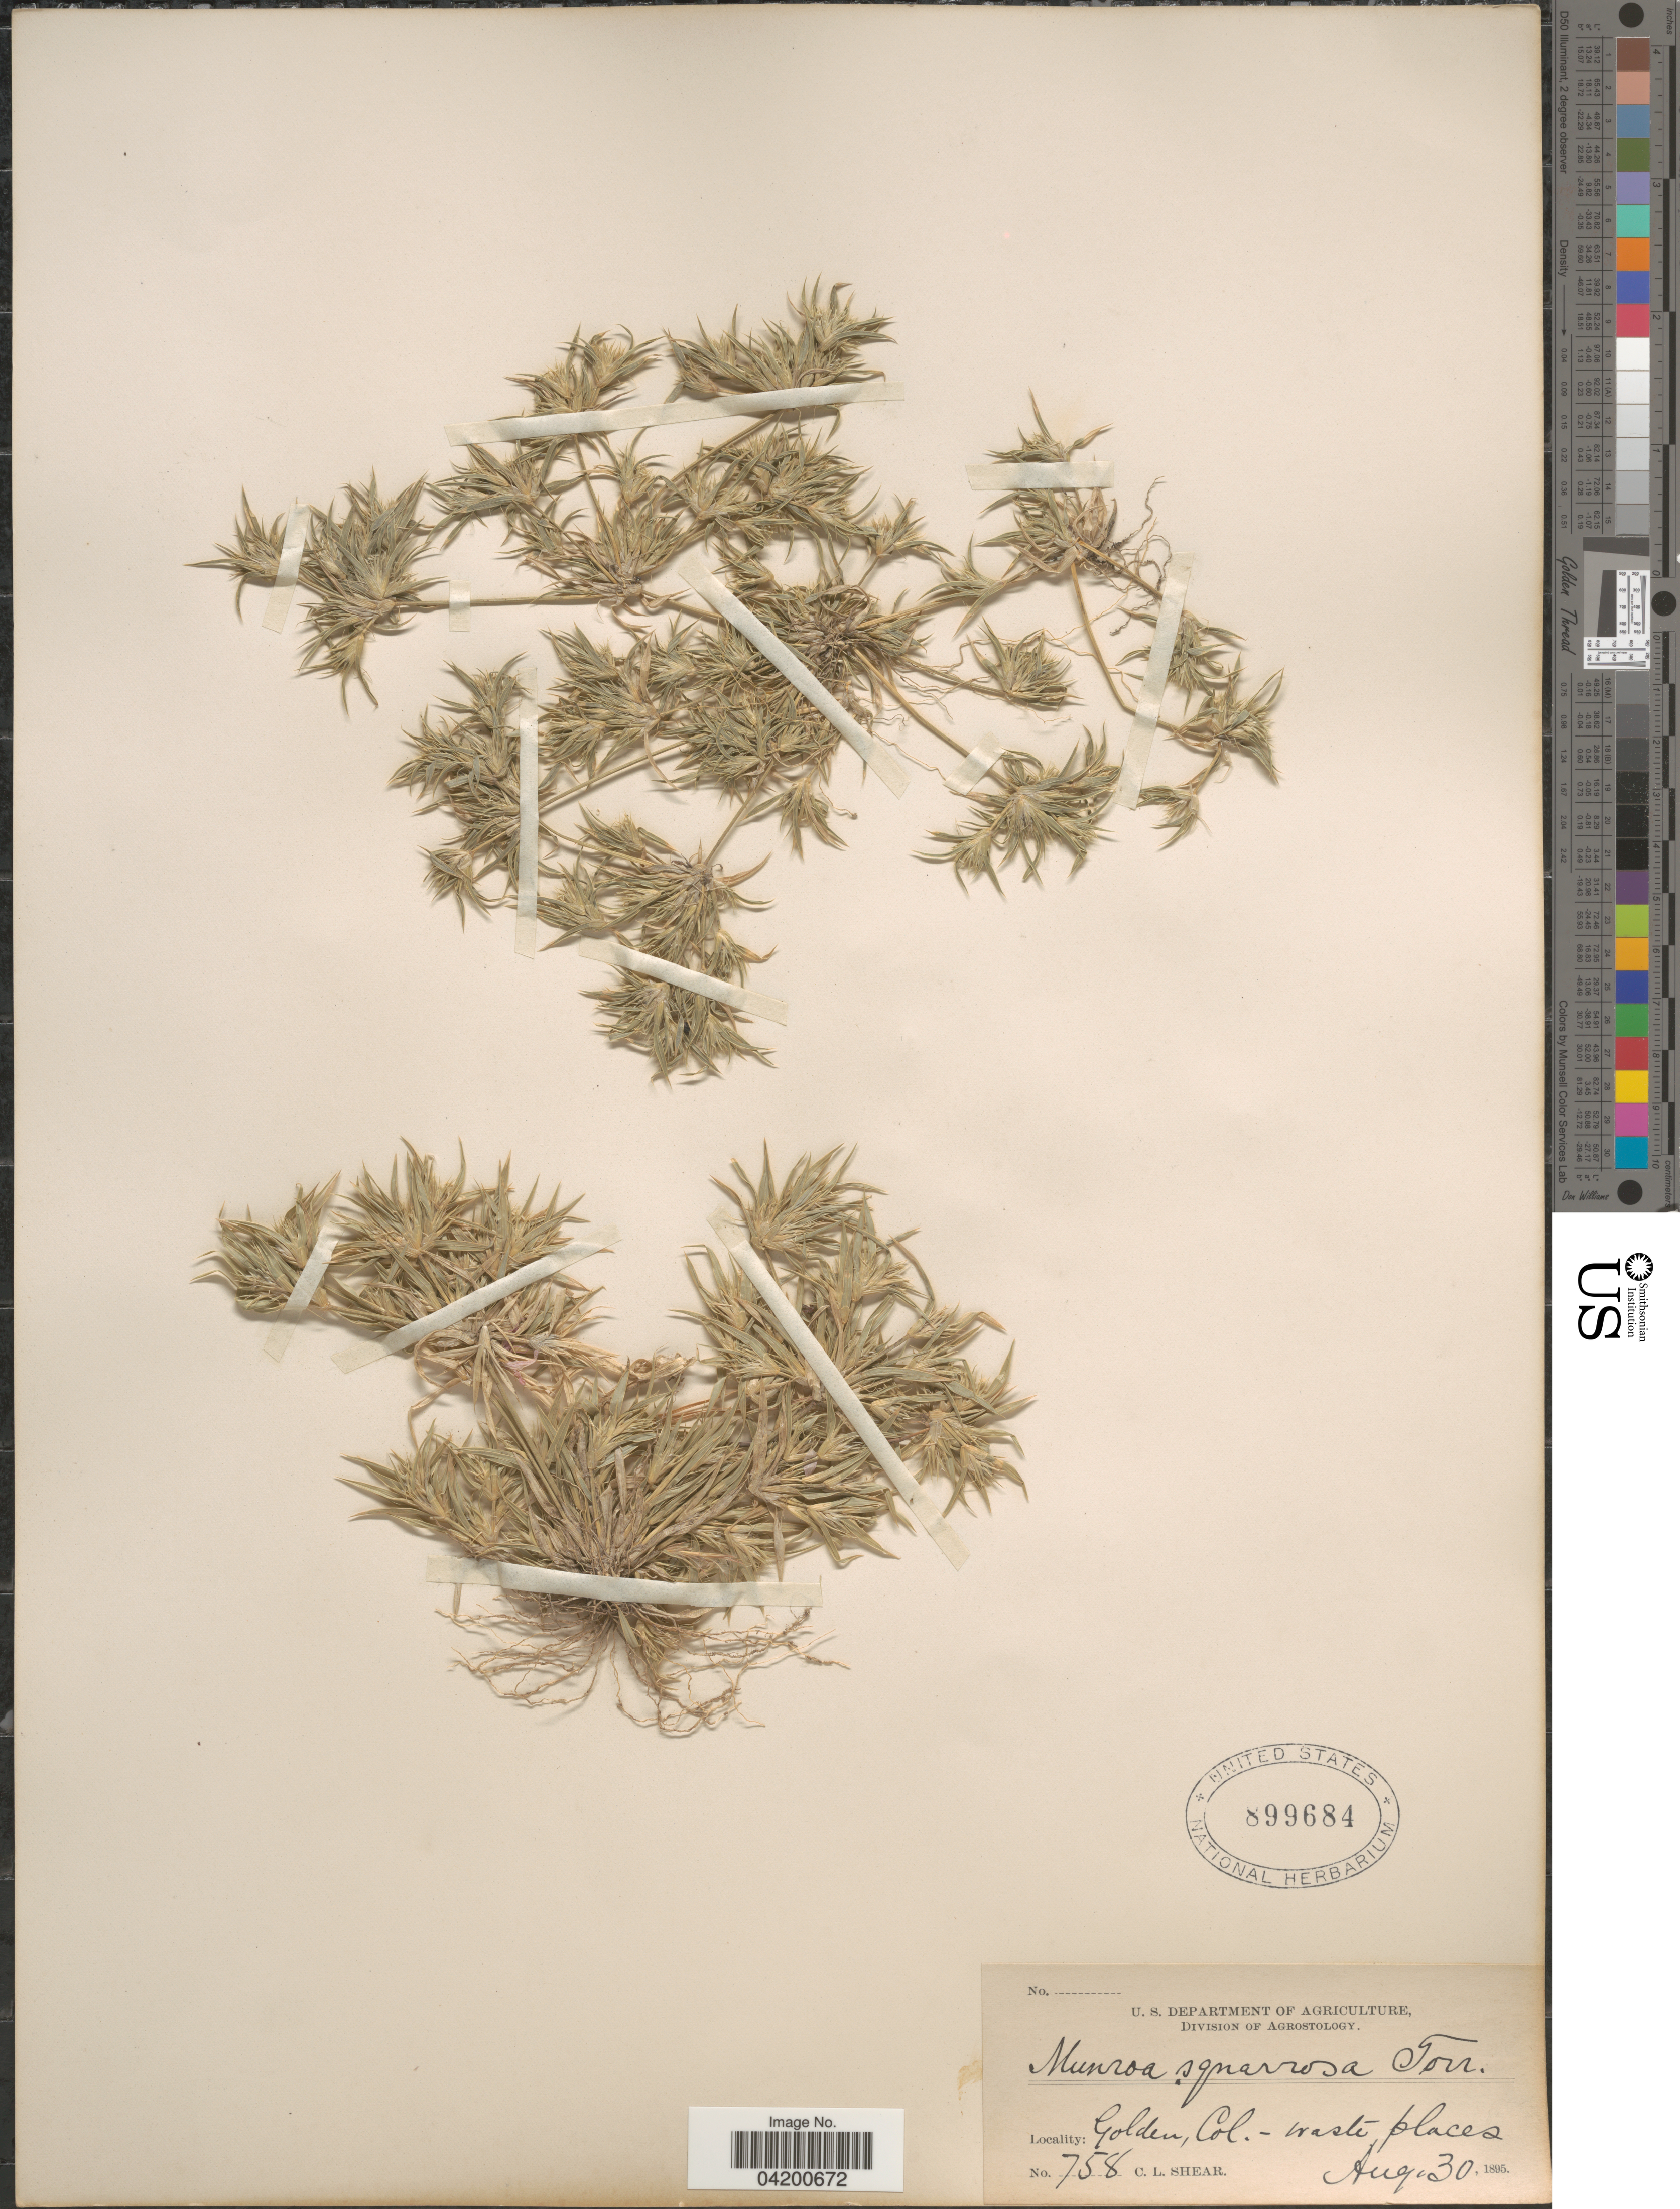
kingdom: Plantae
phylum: Tracheophyta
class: Liliopsida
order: Poales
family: Poaceae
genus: Munroa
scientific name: Munroa squarrosa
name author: (Nutt.) Torr.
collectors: C. L. Shear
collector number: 758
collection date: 1895-08-30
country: United States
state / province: Colorado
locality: Golden.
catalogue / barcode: US 899684